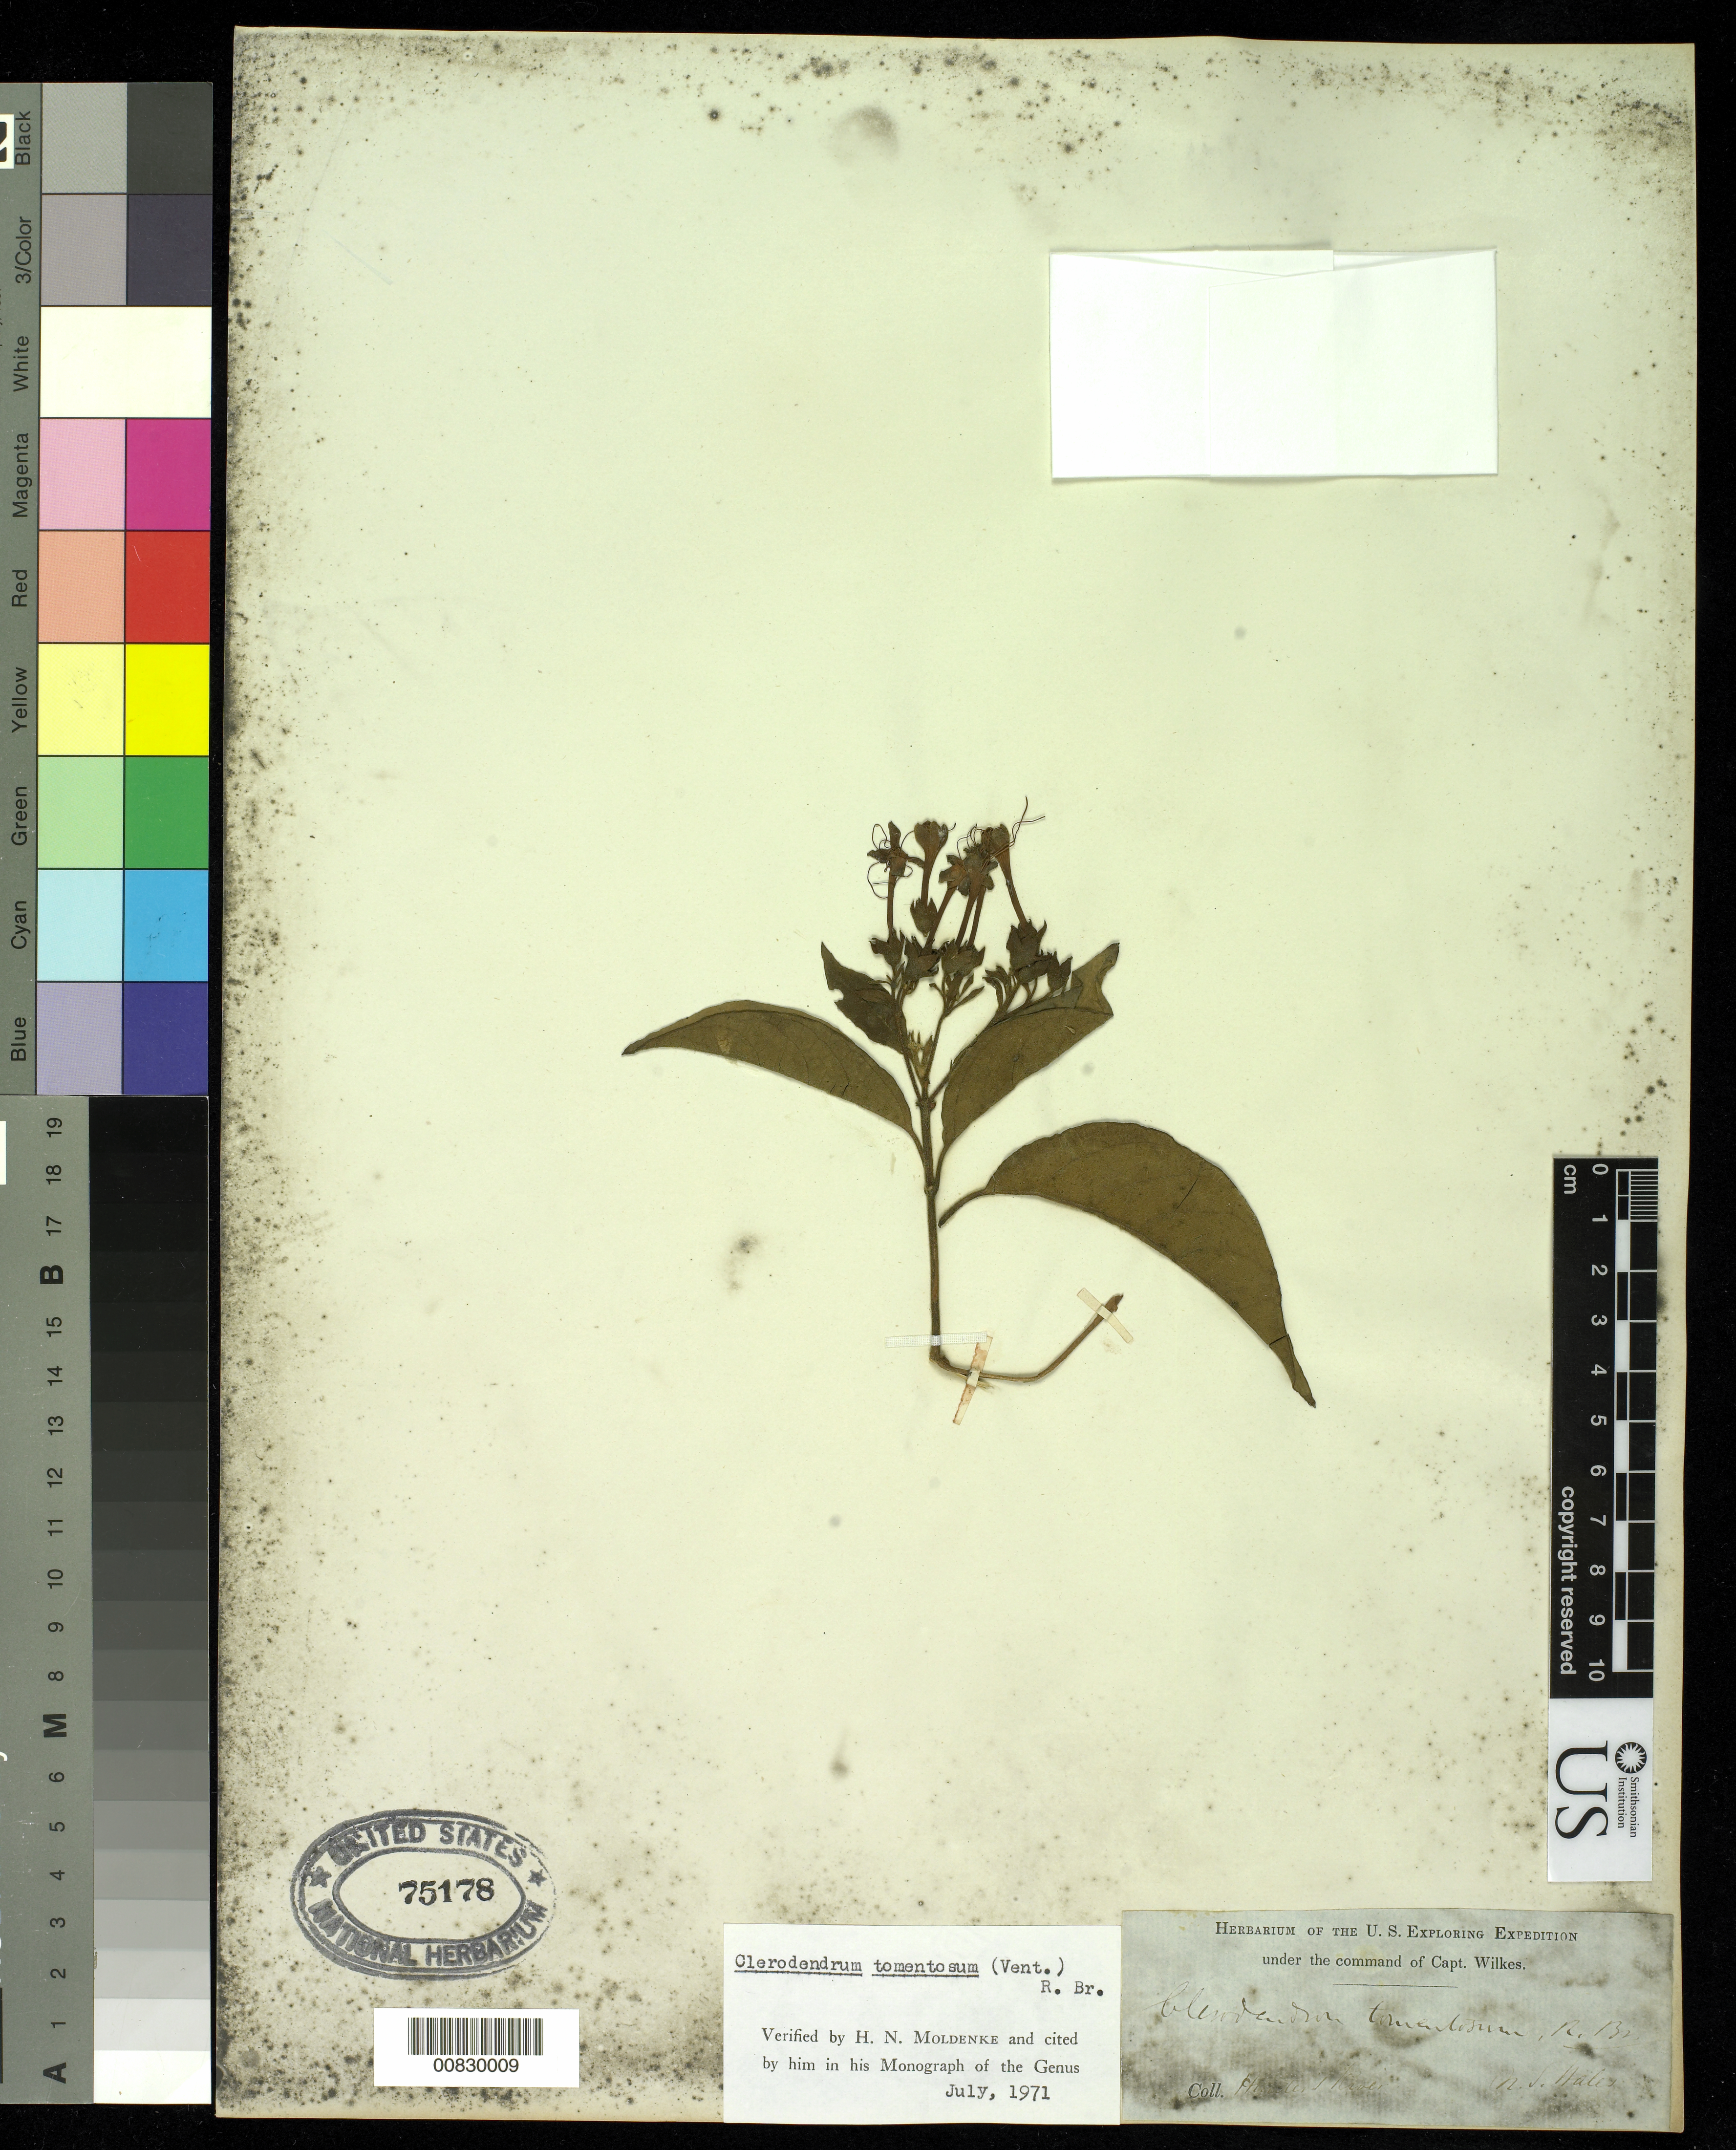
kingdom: Plantae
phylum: Tracheophyta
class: Magnoliopsida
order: Lamiales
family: Lamiaceae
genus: Clerodendrum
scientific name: Clerodendrum tomentosum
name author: R. Br.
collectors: Wilkes Explor. Exped.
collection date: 1838/1842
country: Australia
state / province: New South Wales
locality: Hunter's River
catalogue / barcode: US 75178